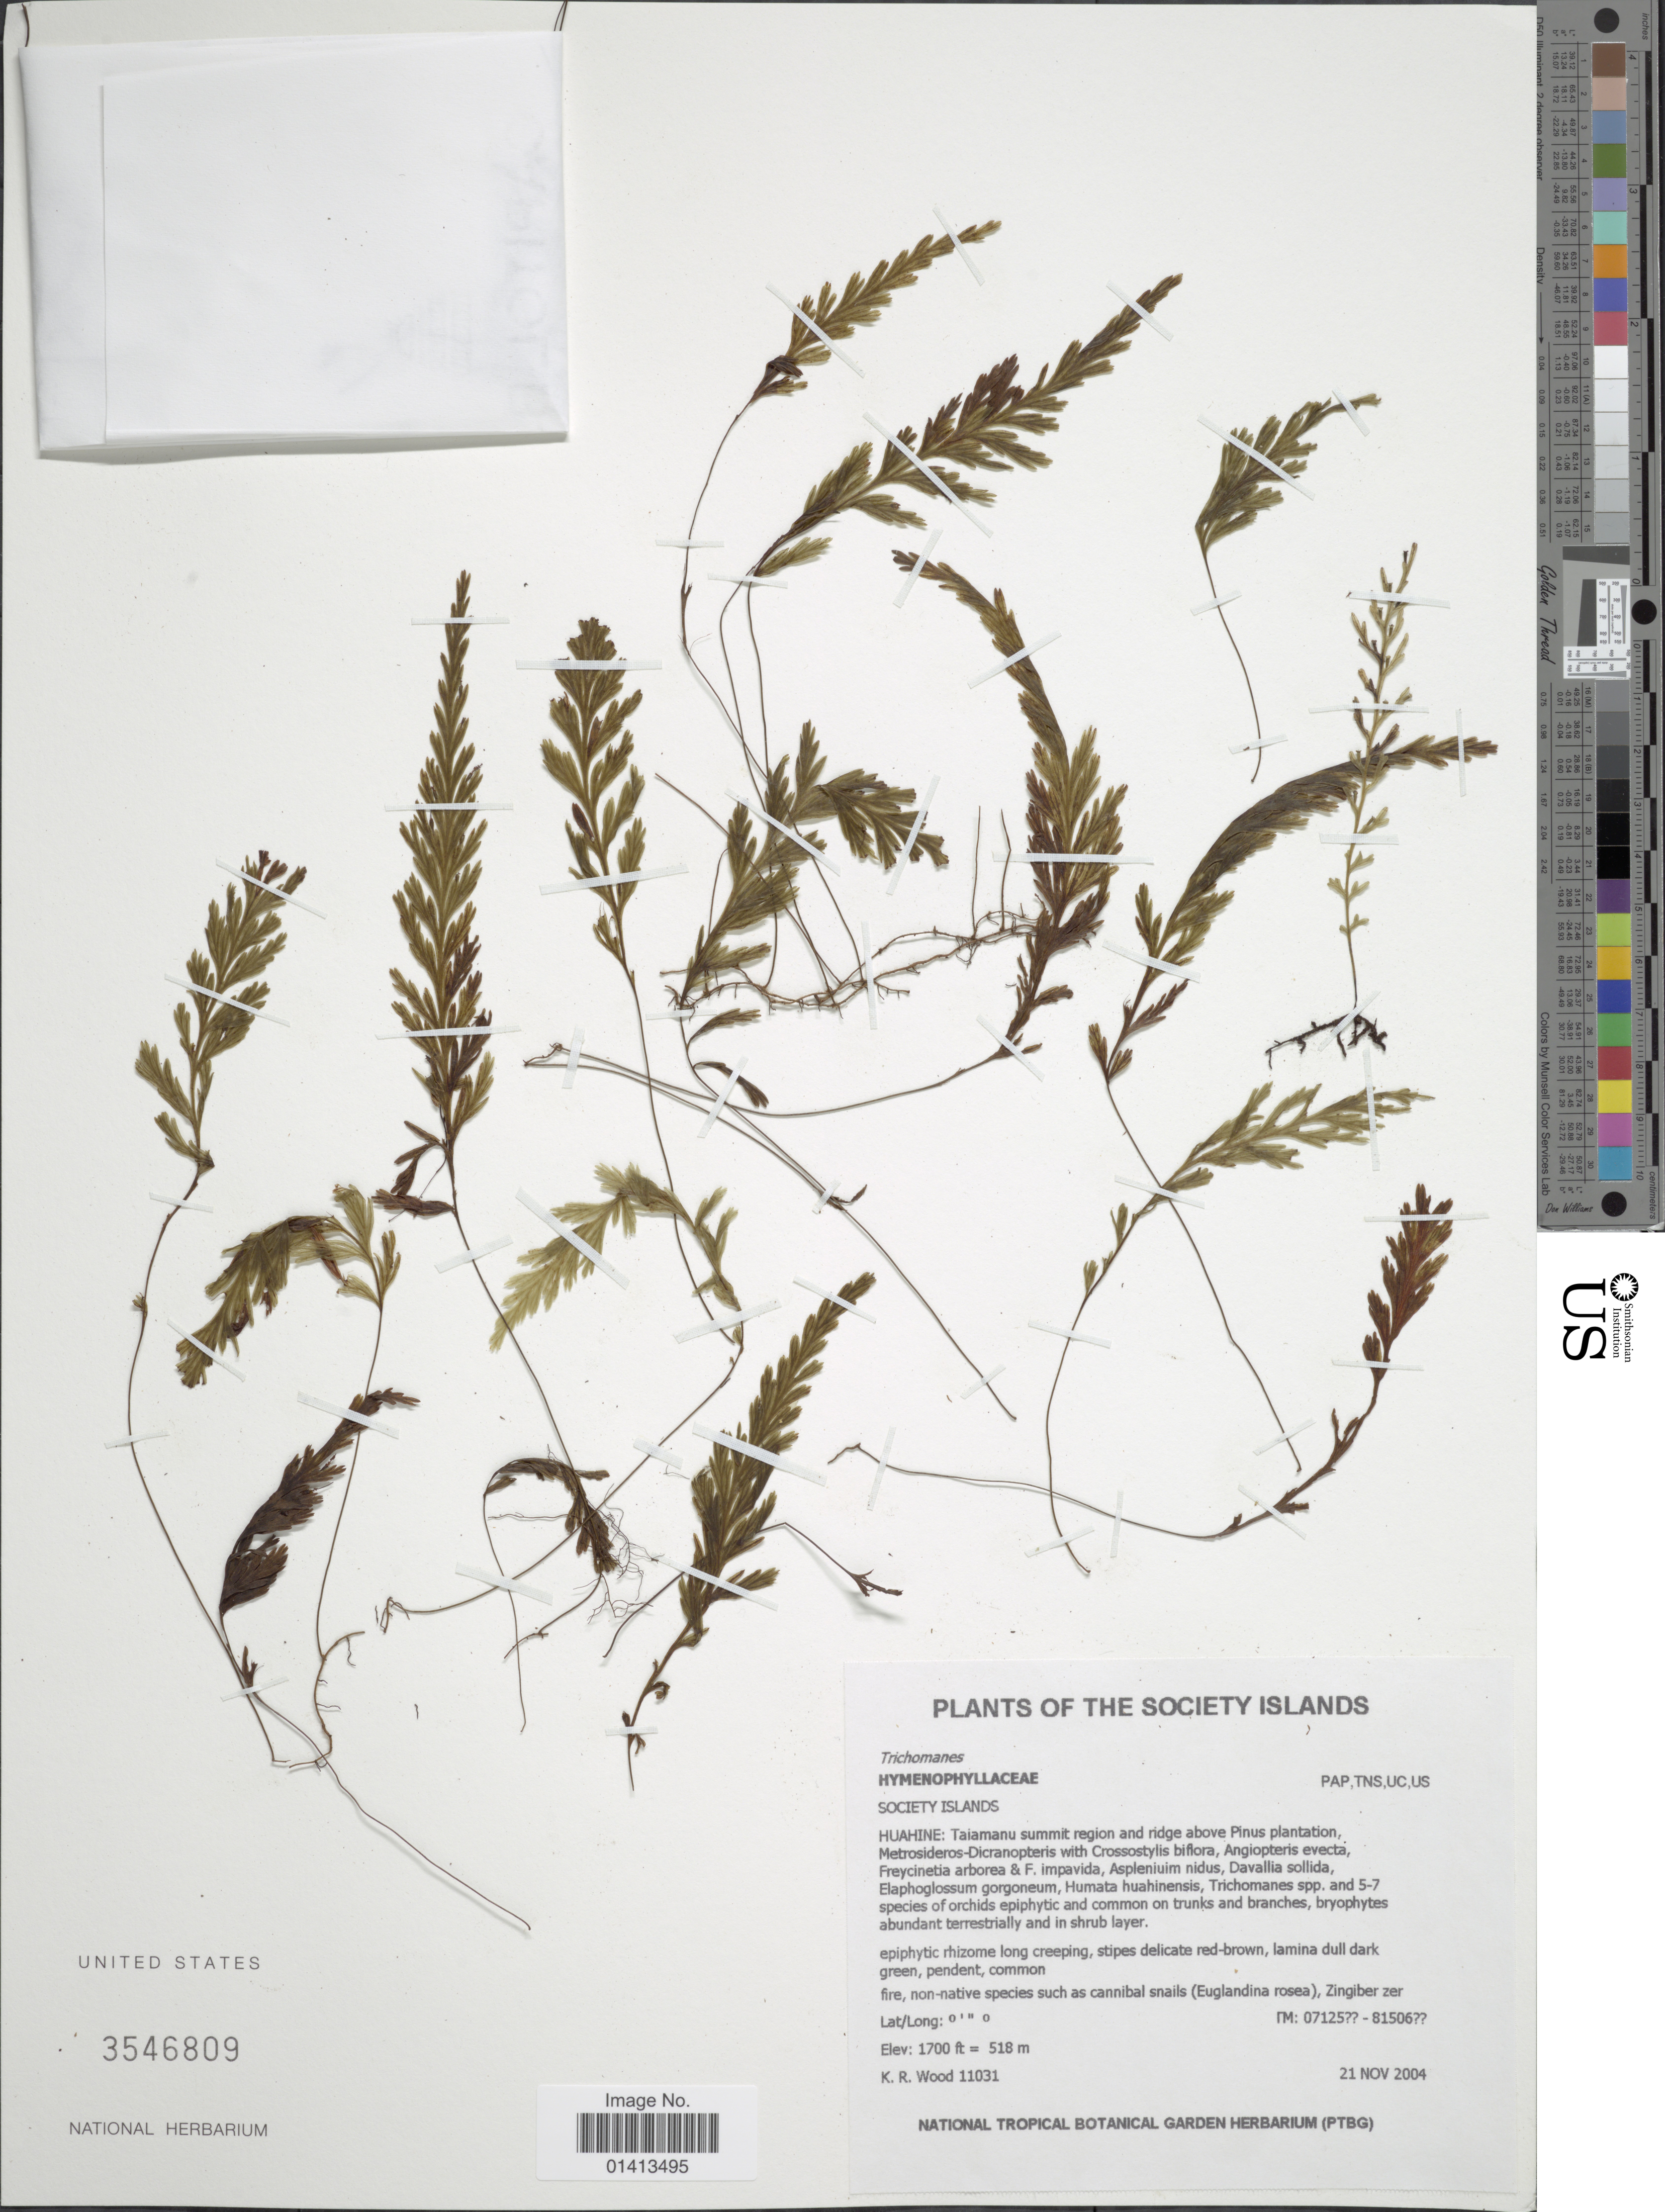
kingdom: Plantae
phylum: Tracheophyta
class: Polypodiopsida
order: Hymenophyllales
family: Hymenophyllaceae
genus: Hymenophyllum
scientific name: Hymenophyllum pallidum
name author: (Blume) Ebihara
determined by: Florence, J.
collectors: K. R. Wood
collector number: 11031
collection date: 2004-11-21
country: French Polynesia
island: Huahine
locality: Society Islands, Huahine: Taiamanu summit region and ridge above ridge above Pinus plantation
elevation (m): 518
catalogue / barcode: US 3546809